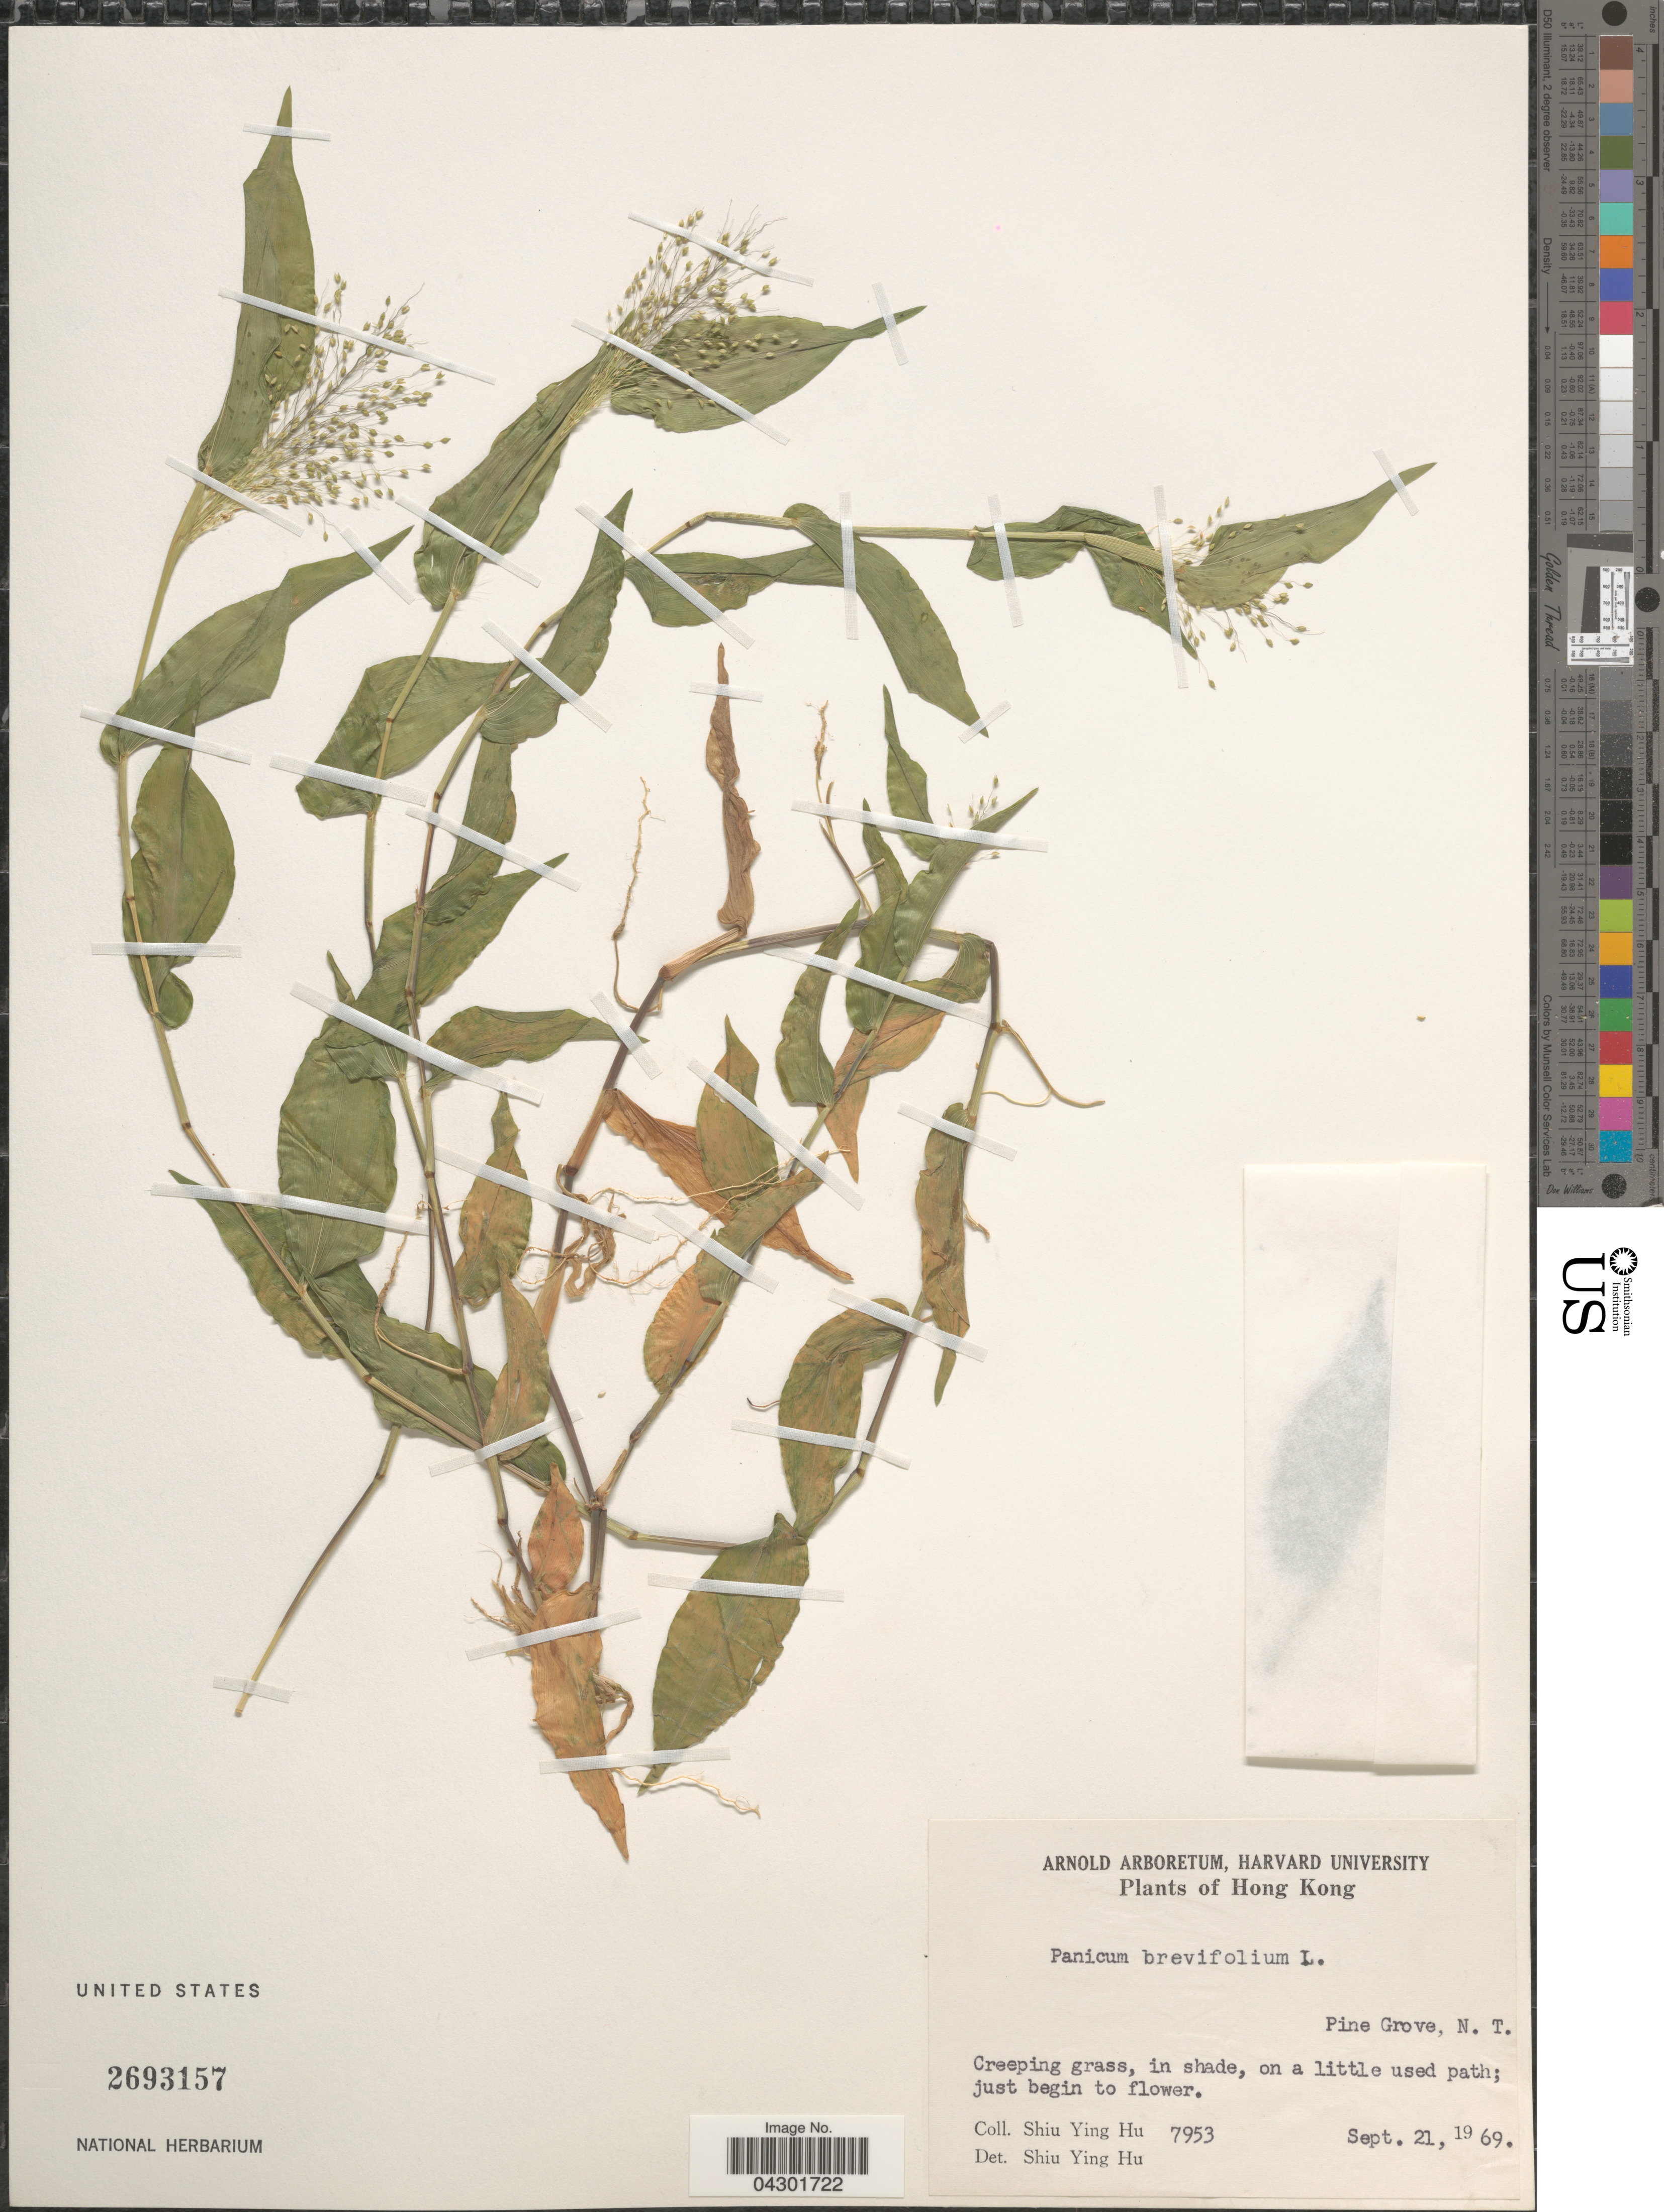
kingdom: Plantae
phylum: Tracheophyta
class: Liliopsida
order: Poales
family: Poaceae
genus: Panicum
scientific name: Panicum brevifolium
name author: L.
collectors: S. Y. Hu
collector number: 7953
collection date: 1969-09-21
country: China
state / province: Hong Kong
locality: Pine Groove, N.T. Creeping grass, in shade, on a little used path.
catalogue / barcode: US 2693157